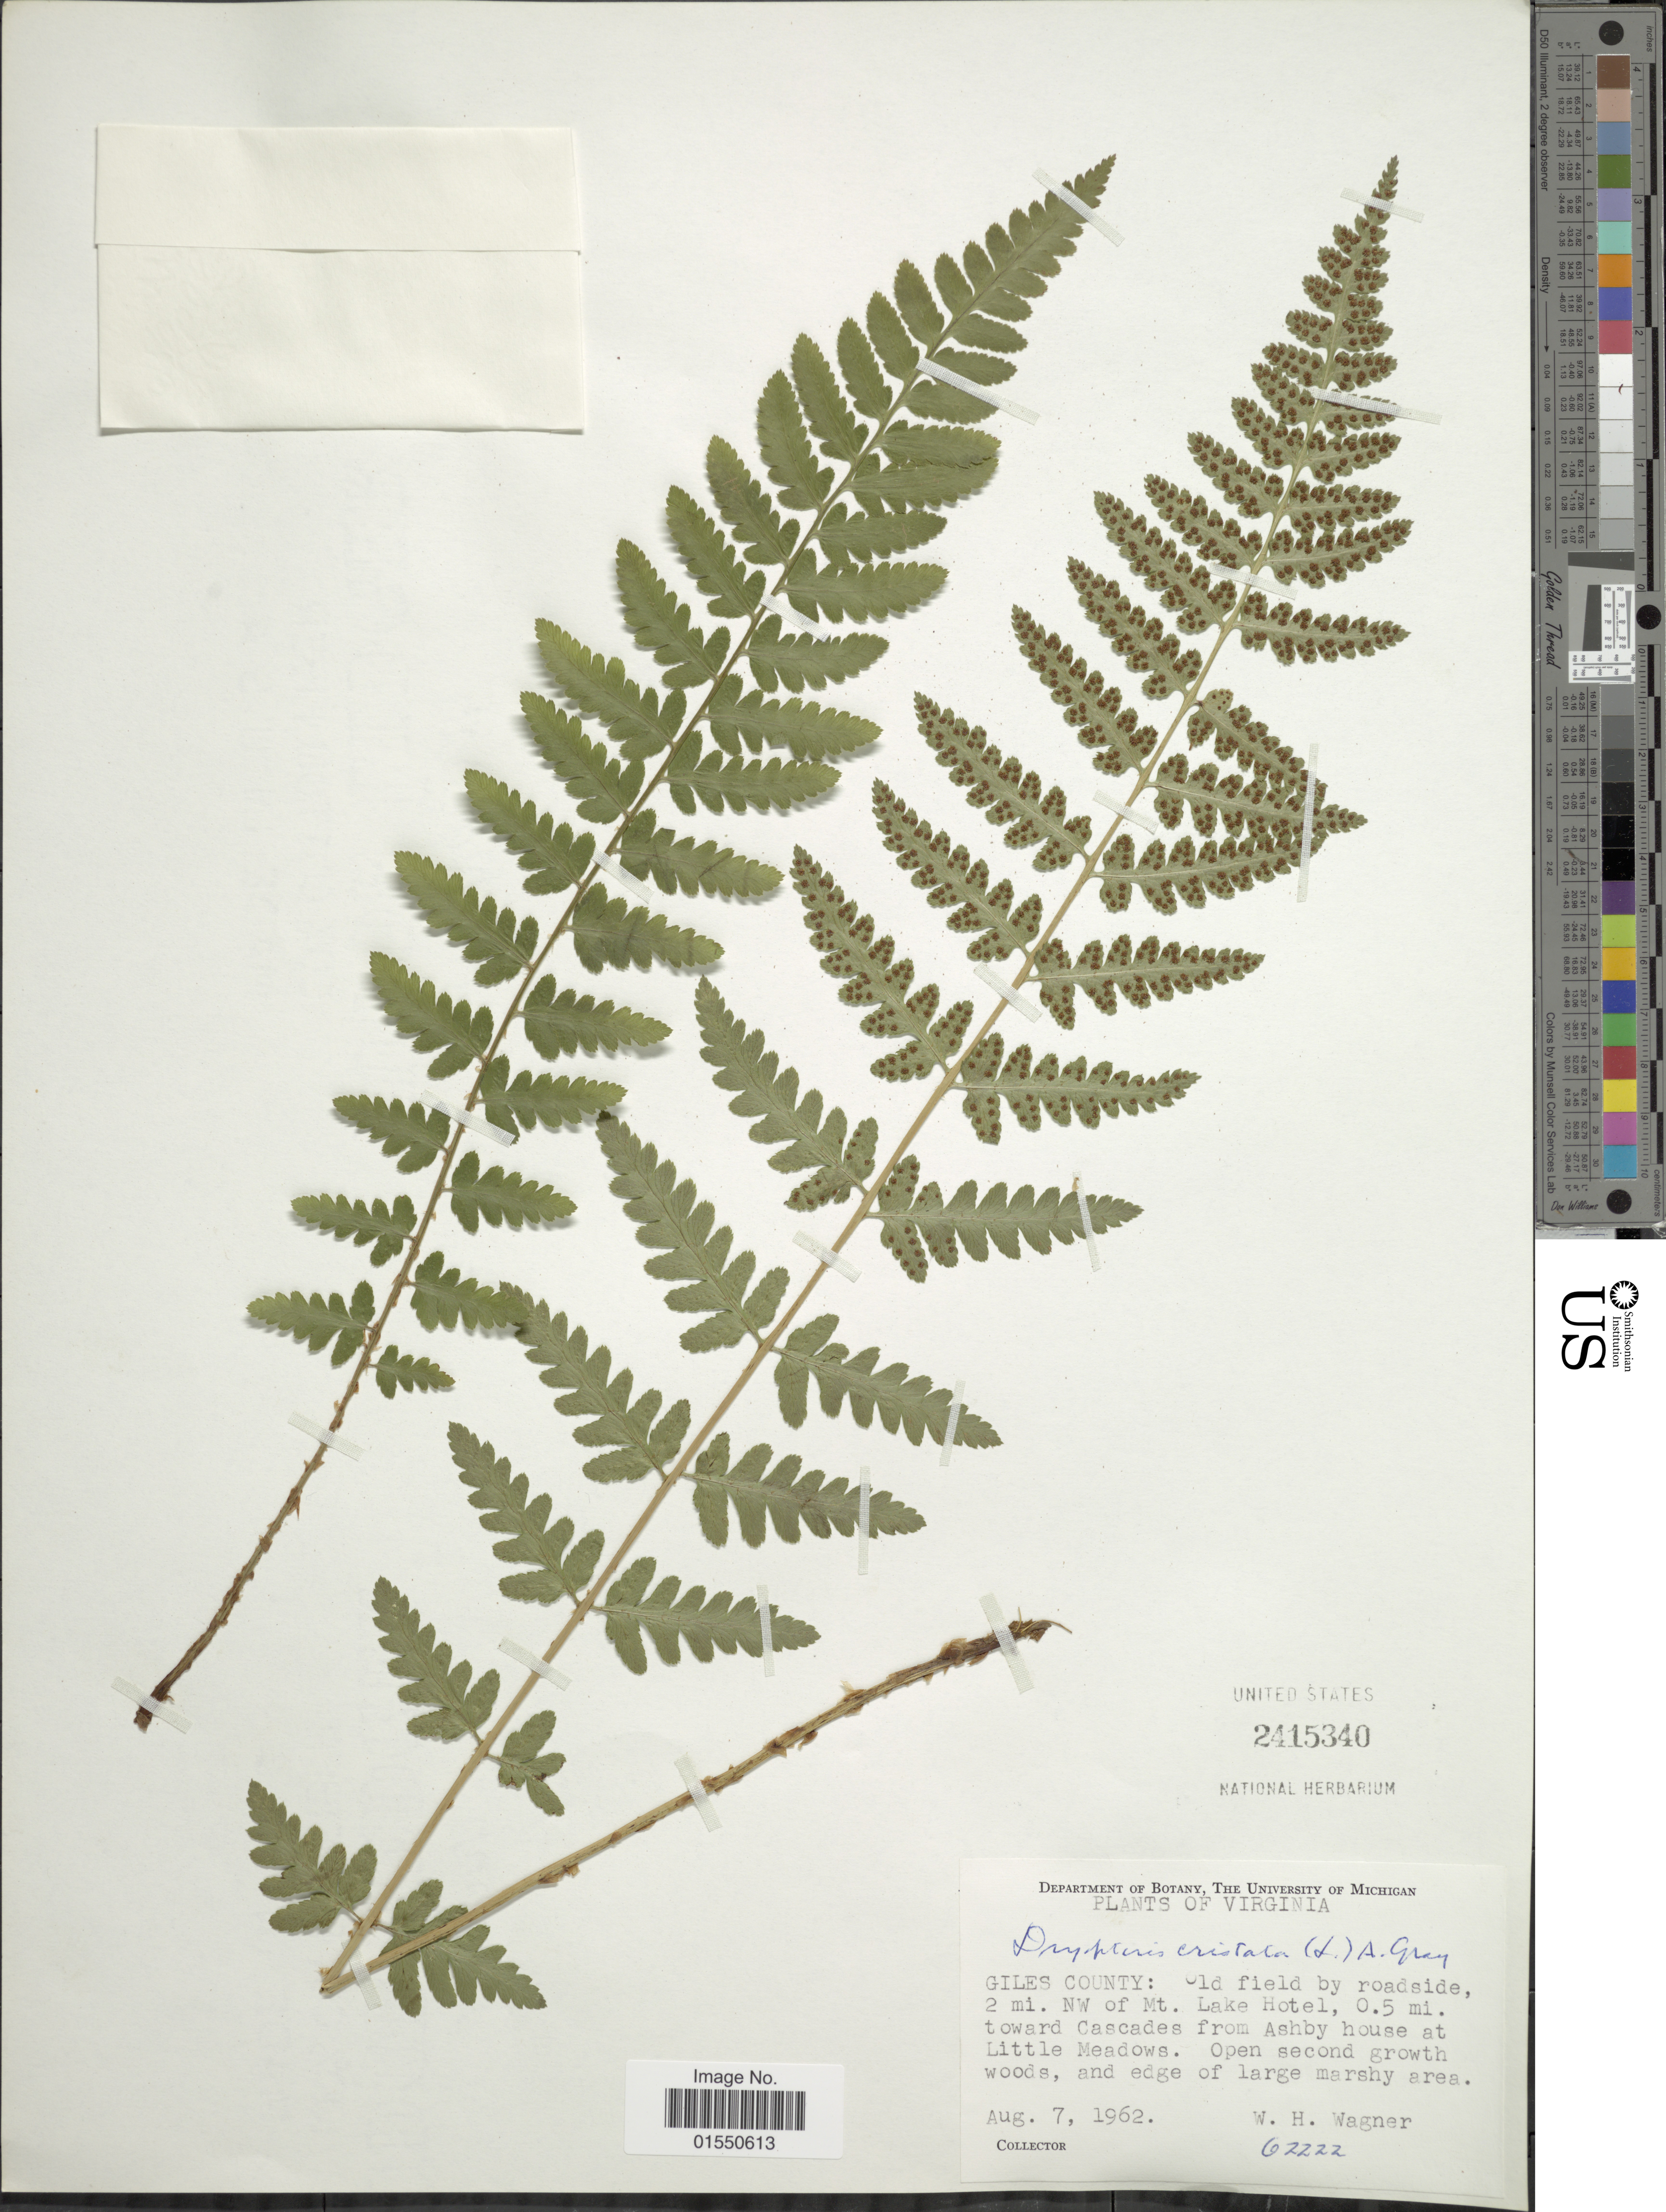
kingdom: Plantae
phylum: Tracheophyta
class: Polypodiopsida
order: Polypodiales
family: Dryopteridaceae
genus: Dryopteris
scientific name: Dryopteris cristata var. spinulosa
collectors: W. H. Wagner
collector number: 62222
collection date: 1962-08-07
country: United States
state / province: Virginia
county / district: Giles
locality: Old field by roadside, 2 mi. NW of Mt. Lake Hotel, 0.5 mi. toward Cascades from Ashby house at Little Meadows.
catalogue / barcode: US 2415340